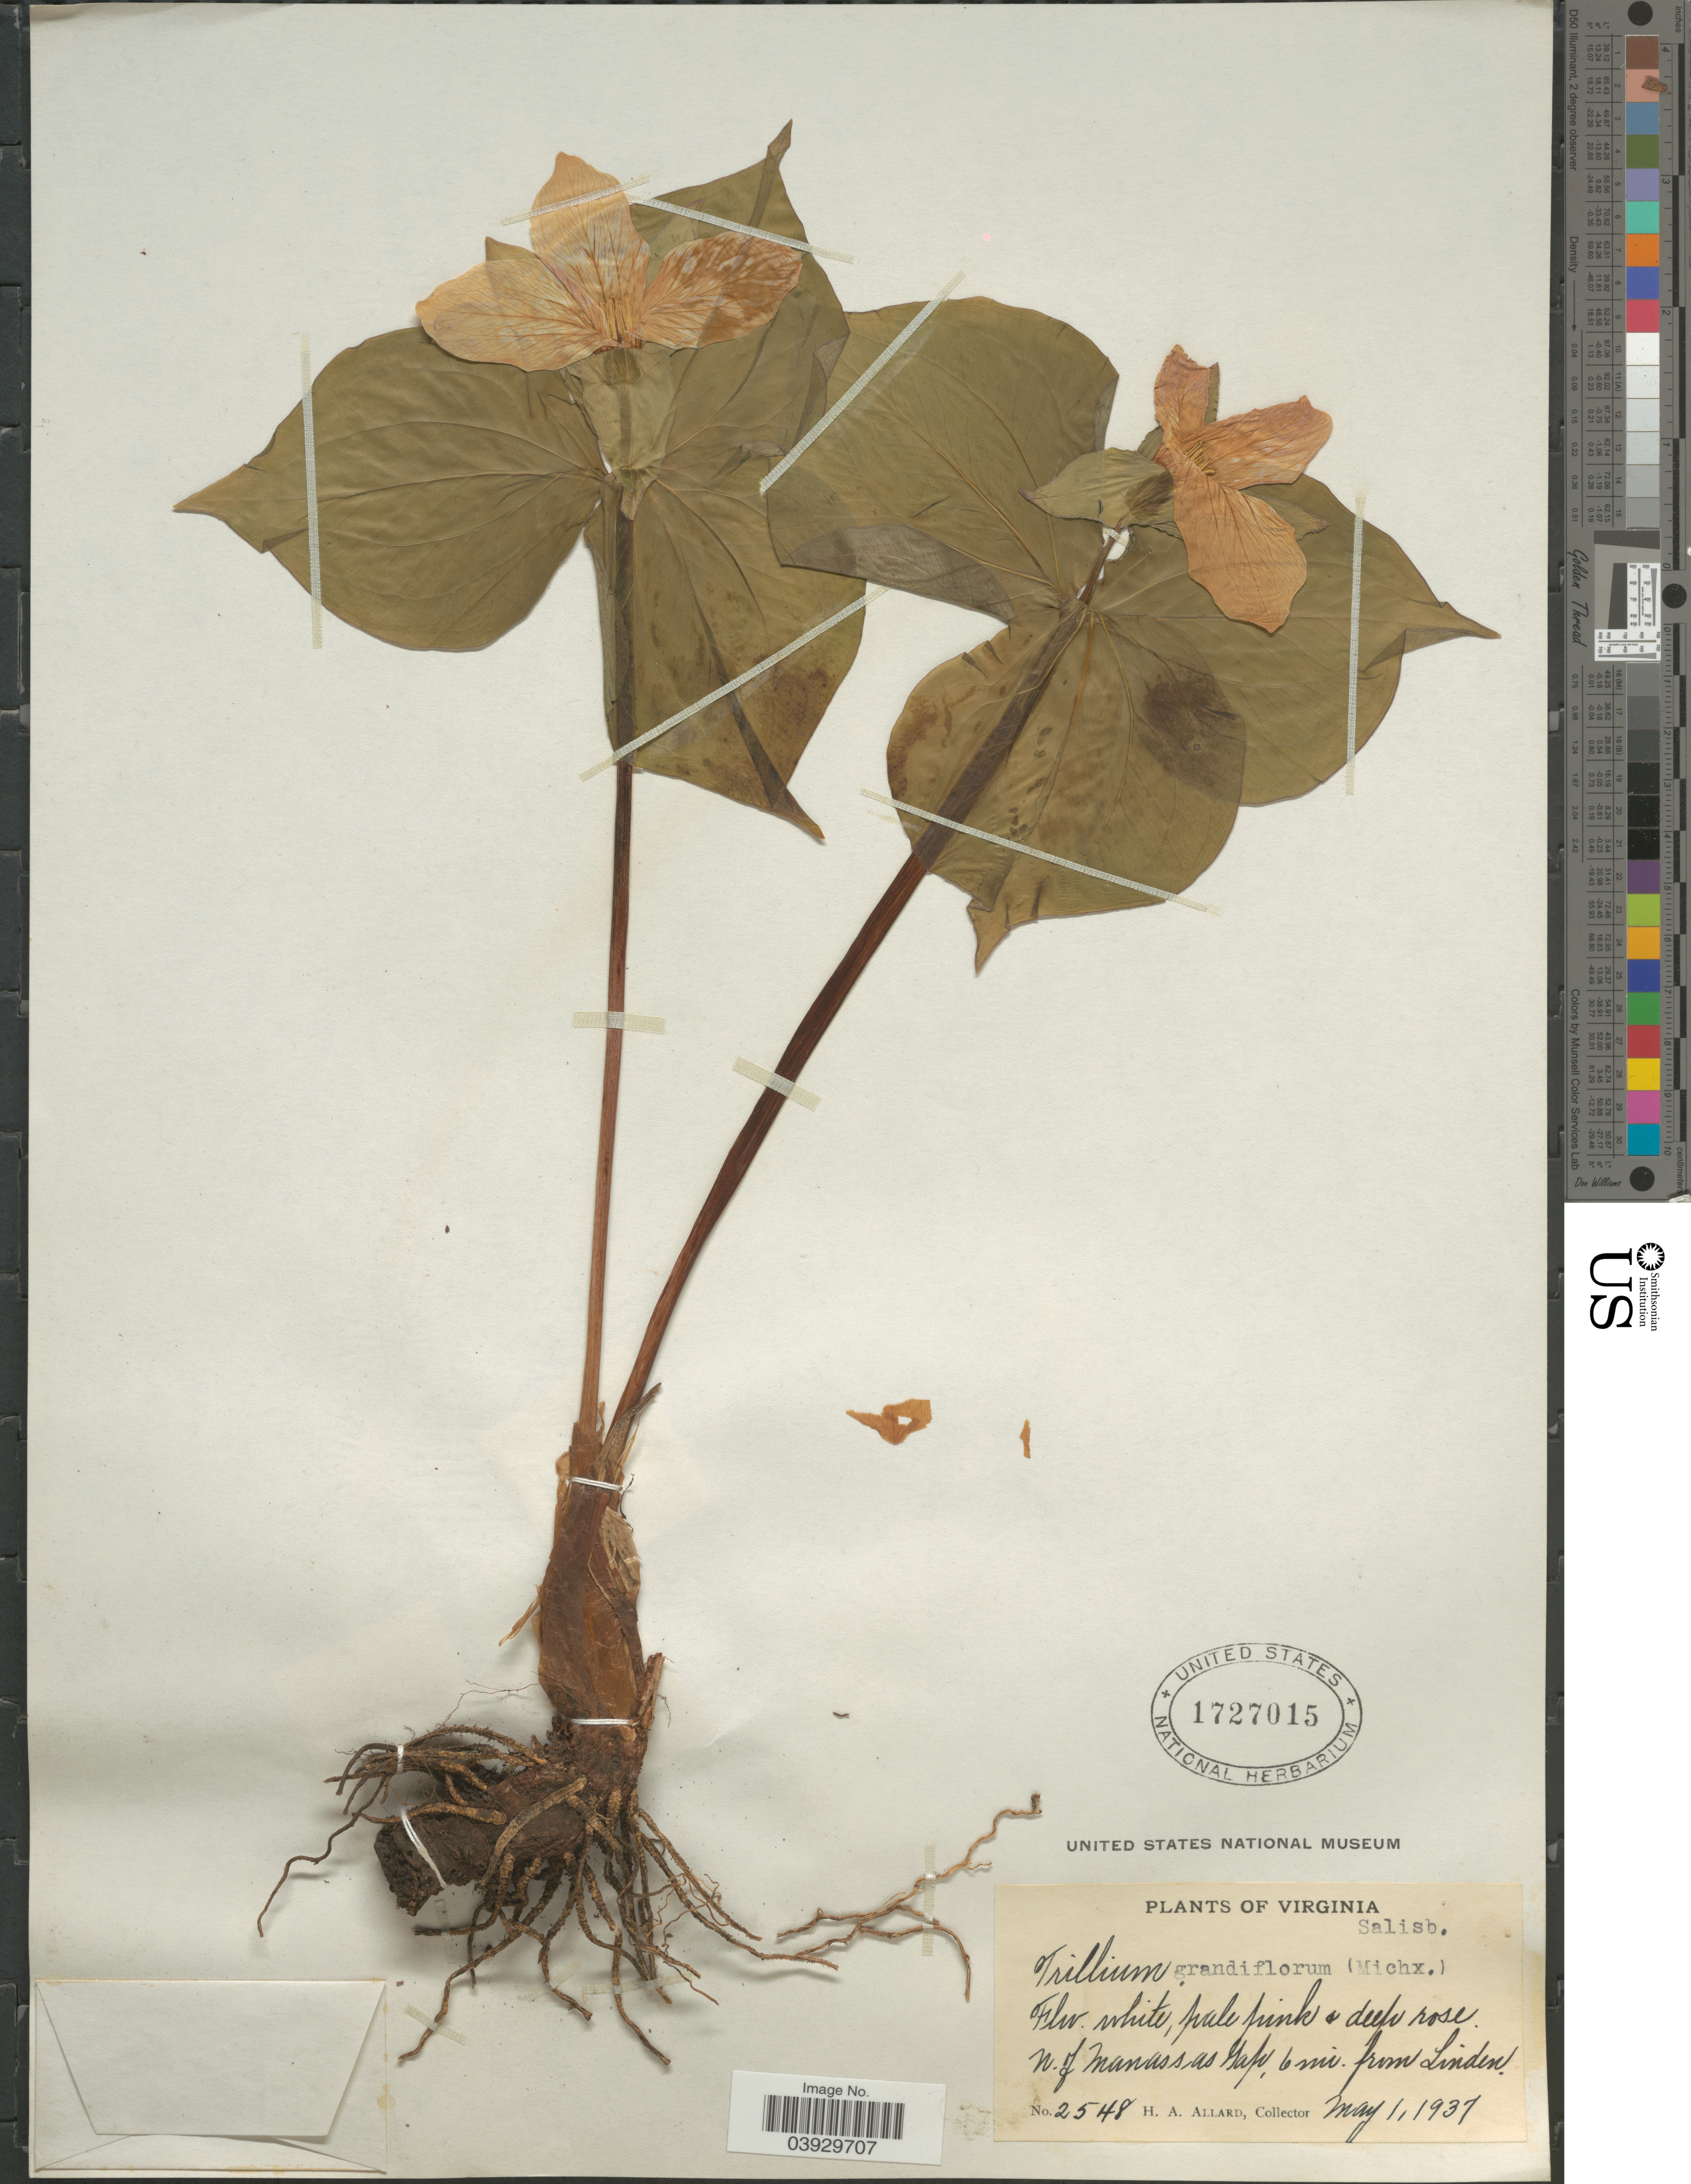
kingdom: Plantae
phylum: Tracheophyta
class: Liliopsida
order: Liliales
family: Melanthiaceae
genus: Trillium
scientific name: Trillium grandiflorum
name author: (Michx.) Salisb.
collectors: H. A. Allard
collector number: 2548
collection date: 1937-05-01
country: United States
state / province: Virginia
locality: N. of Manassas Gap, 6 mi. from Linden.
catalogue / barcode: US 1727015